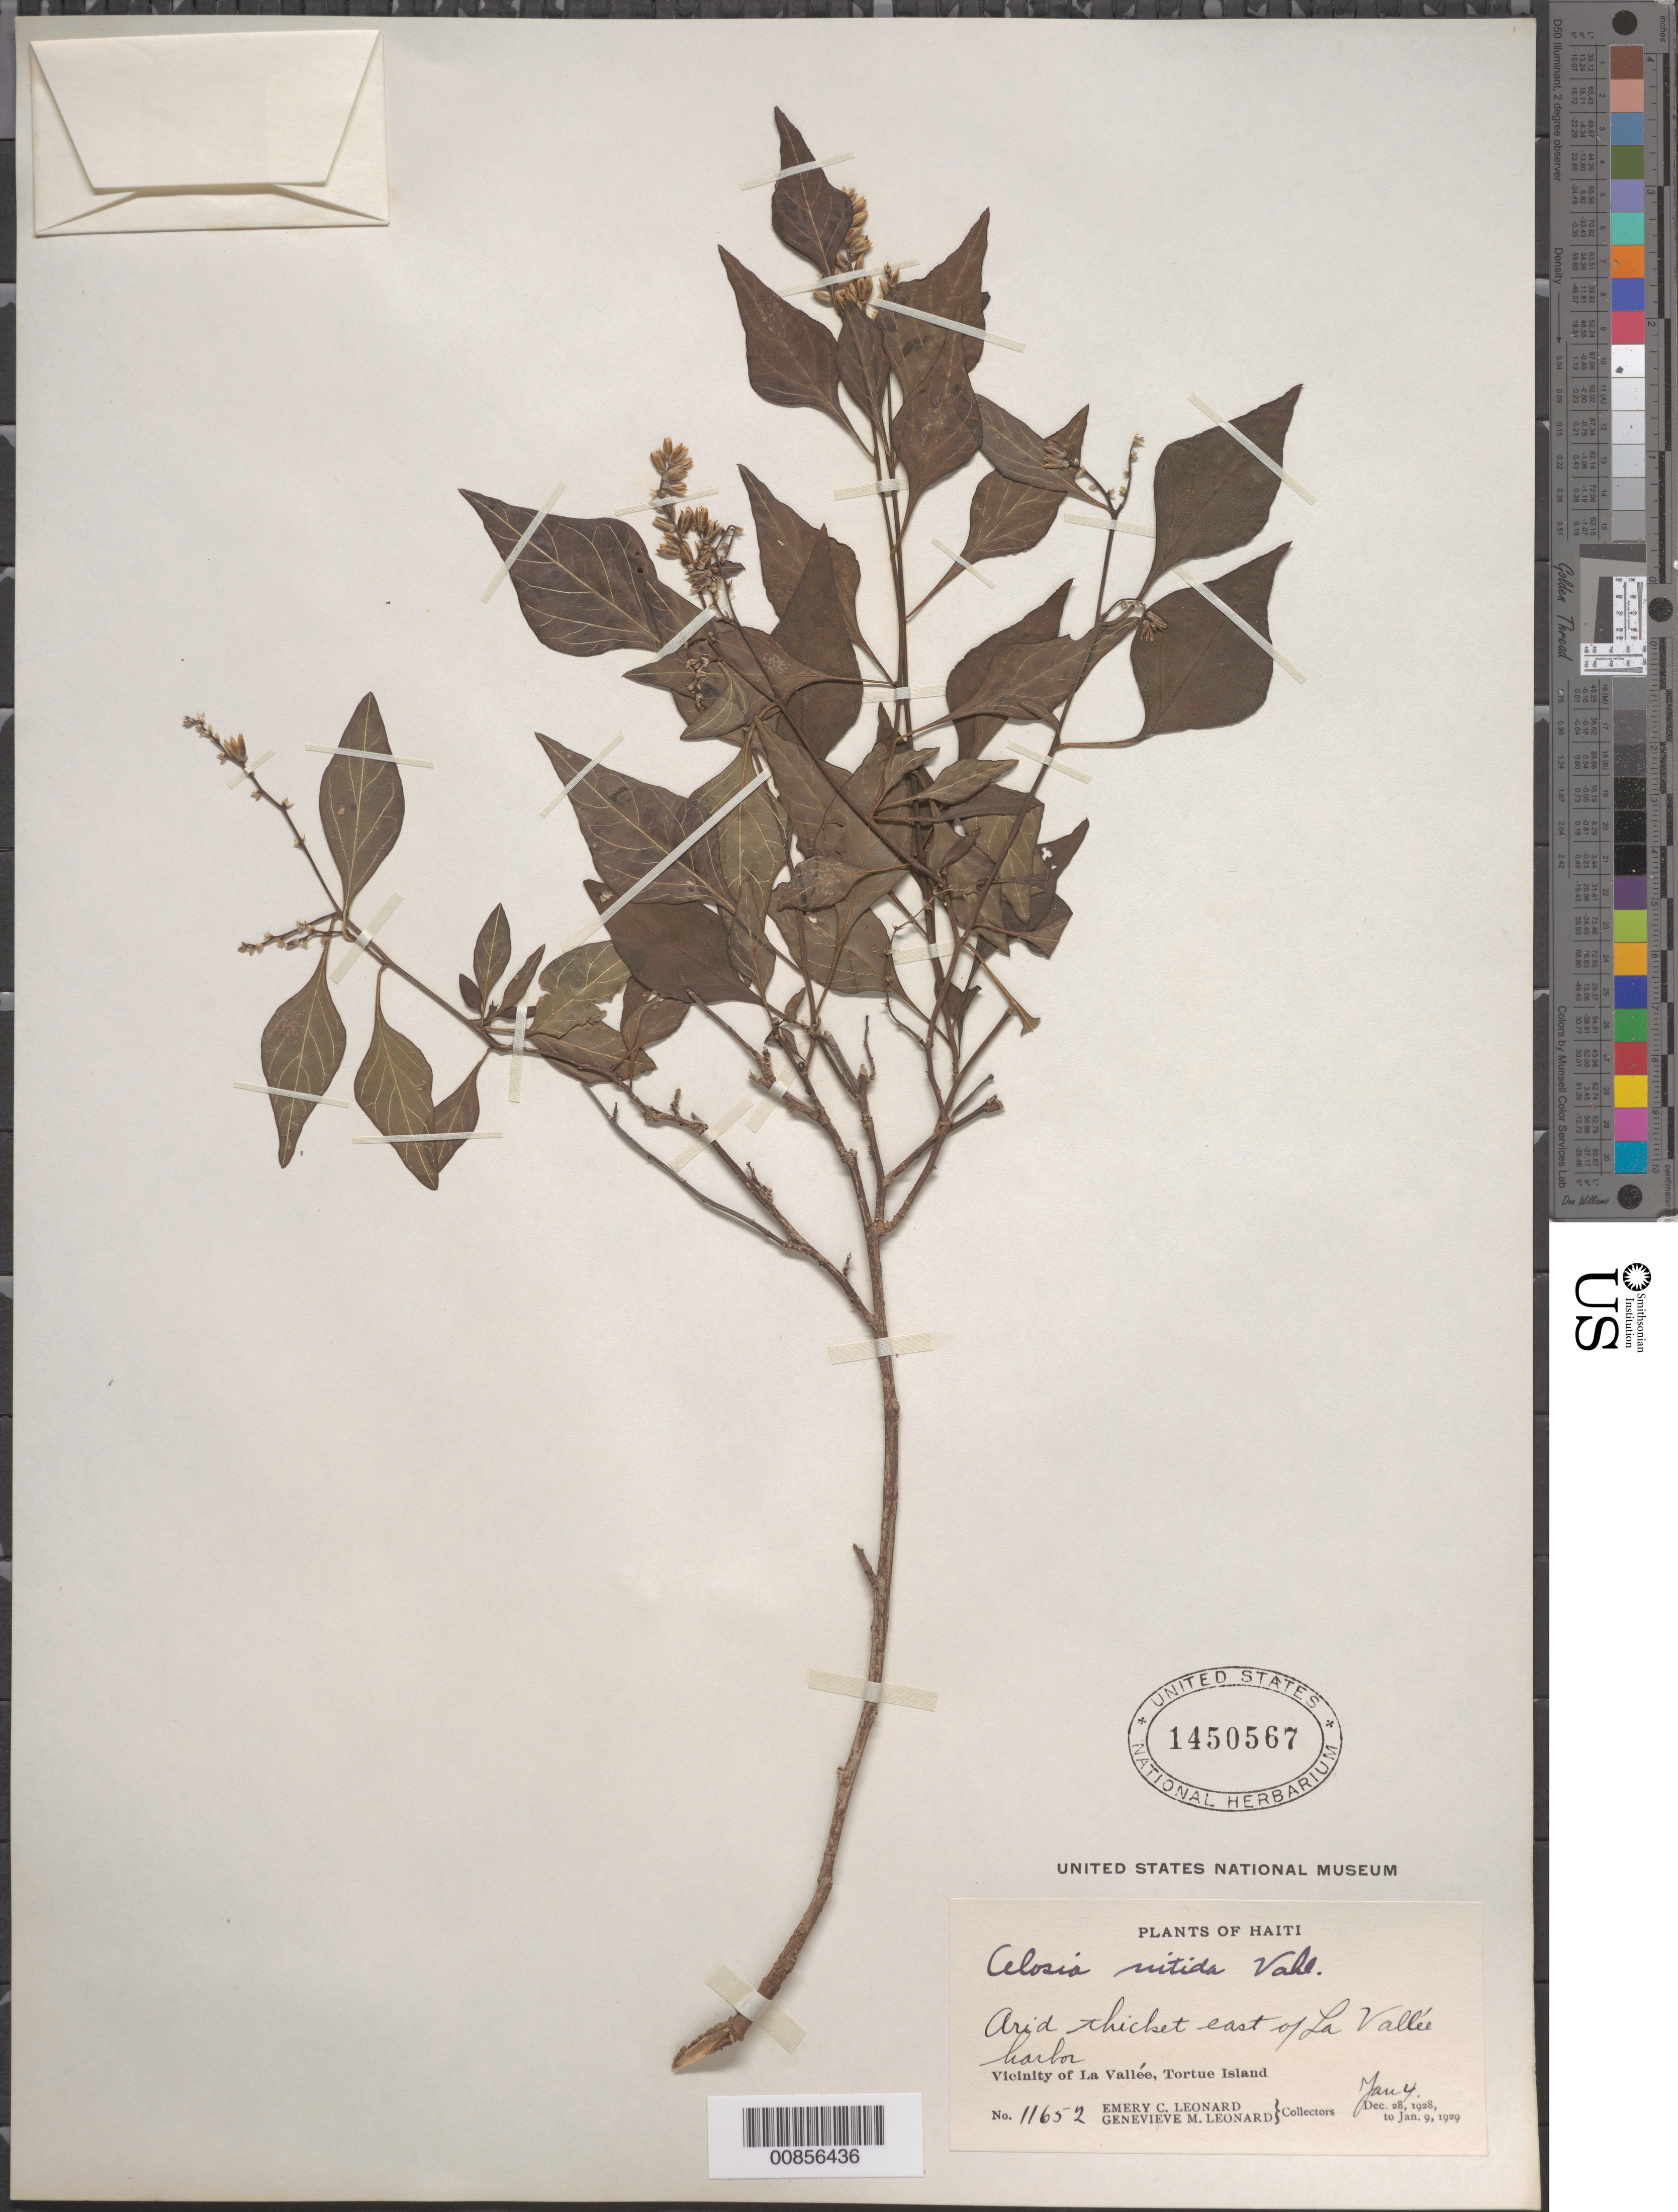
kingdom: Plantae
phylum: Tracheophyta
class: Magnoliopsida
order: Caryophyllales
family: Amaranthaceae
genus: Celosia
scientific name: Celosia nitida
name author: Vahl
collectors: E. C. Leonard & G. M. Leonard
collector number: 11652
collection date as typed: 04 Jan 1929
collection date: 1929-01-04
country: Haiti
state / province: Nord-Óuest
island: Île de la Tortue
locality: Vicinity of La Vallée, Tortue Island. East of La Vallée harbor.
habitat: Arid thicket.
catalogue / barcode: US 1450567